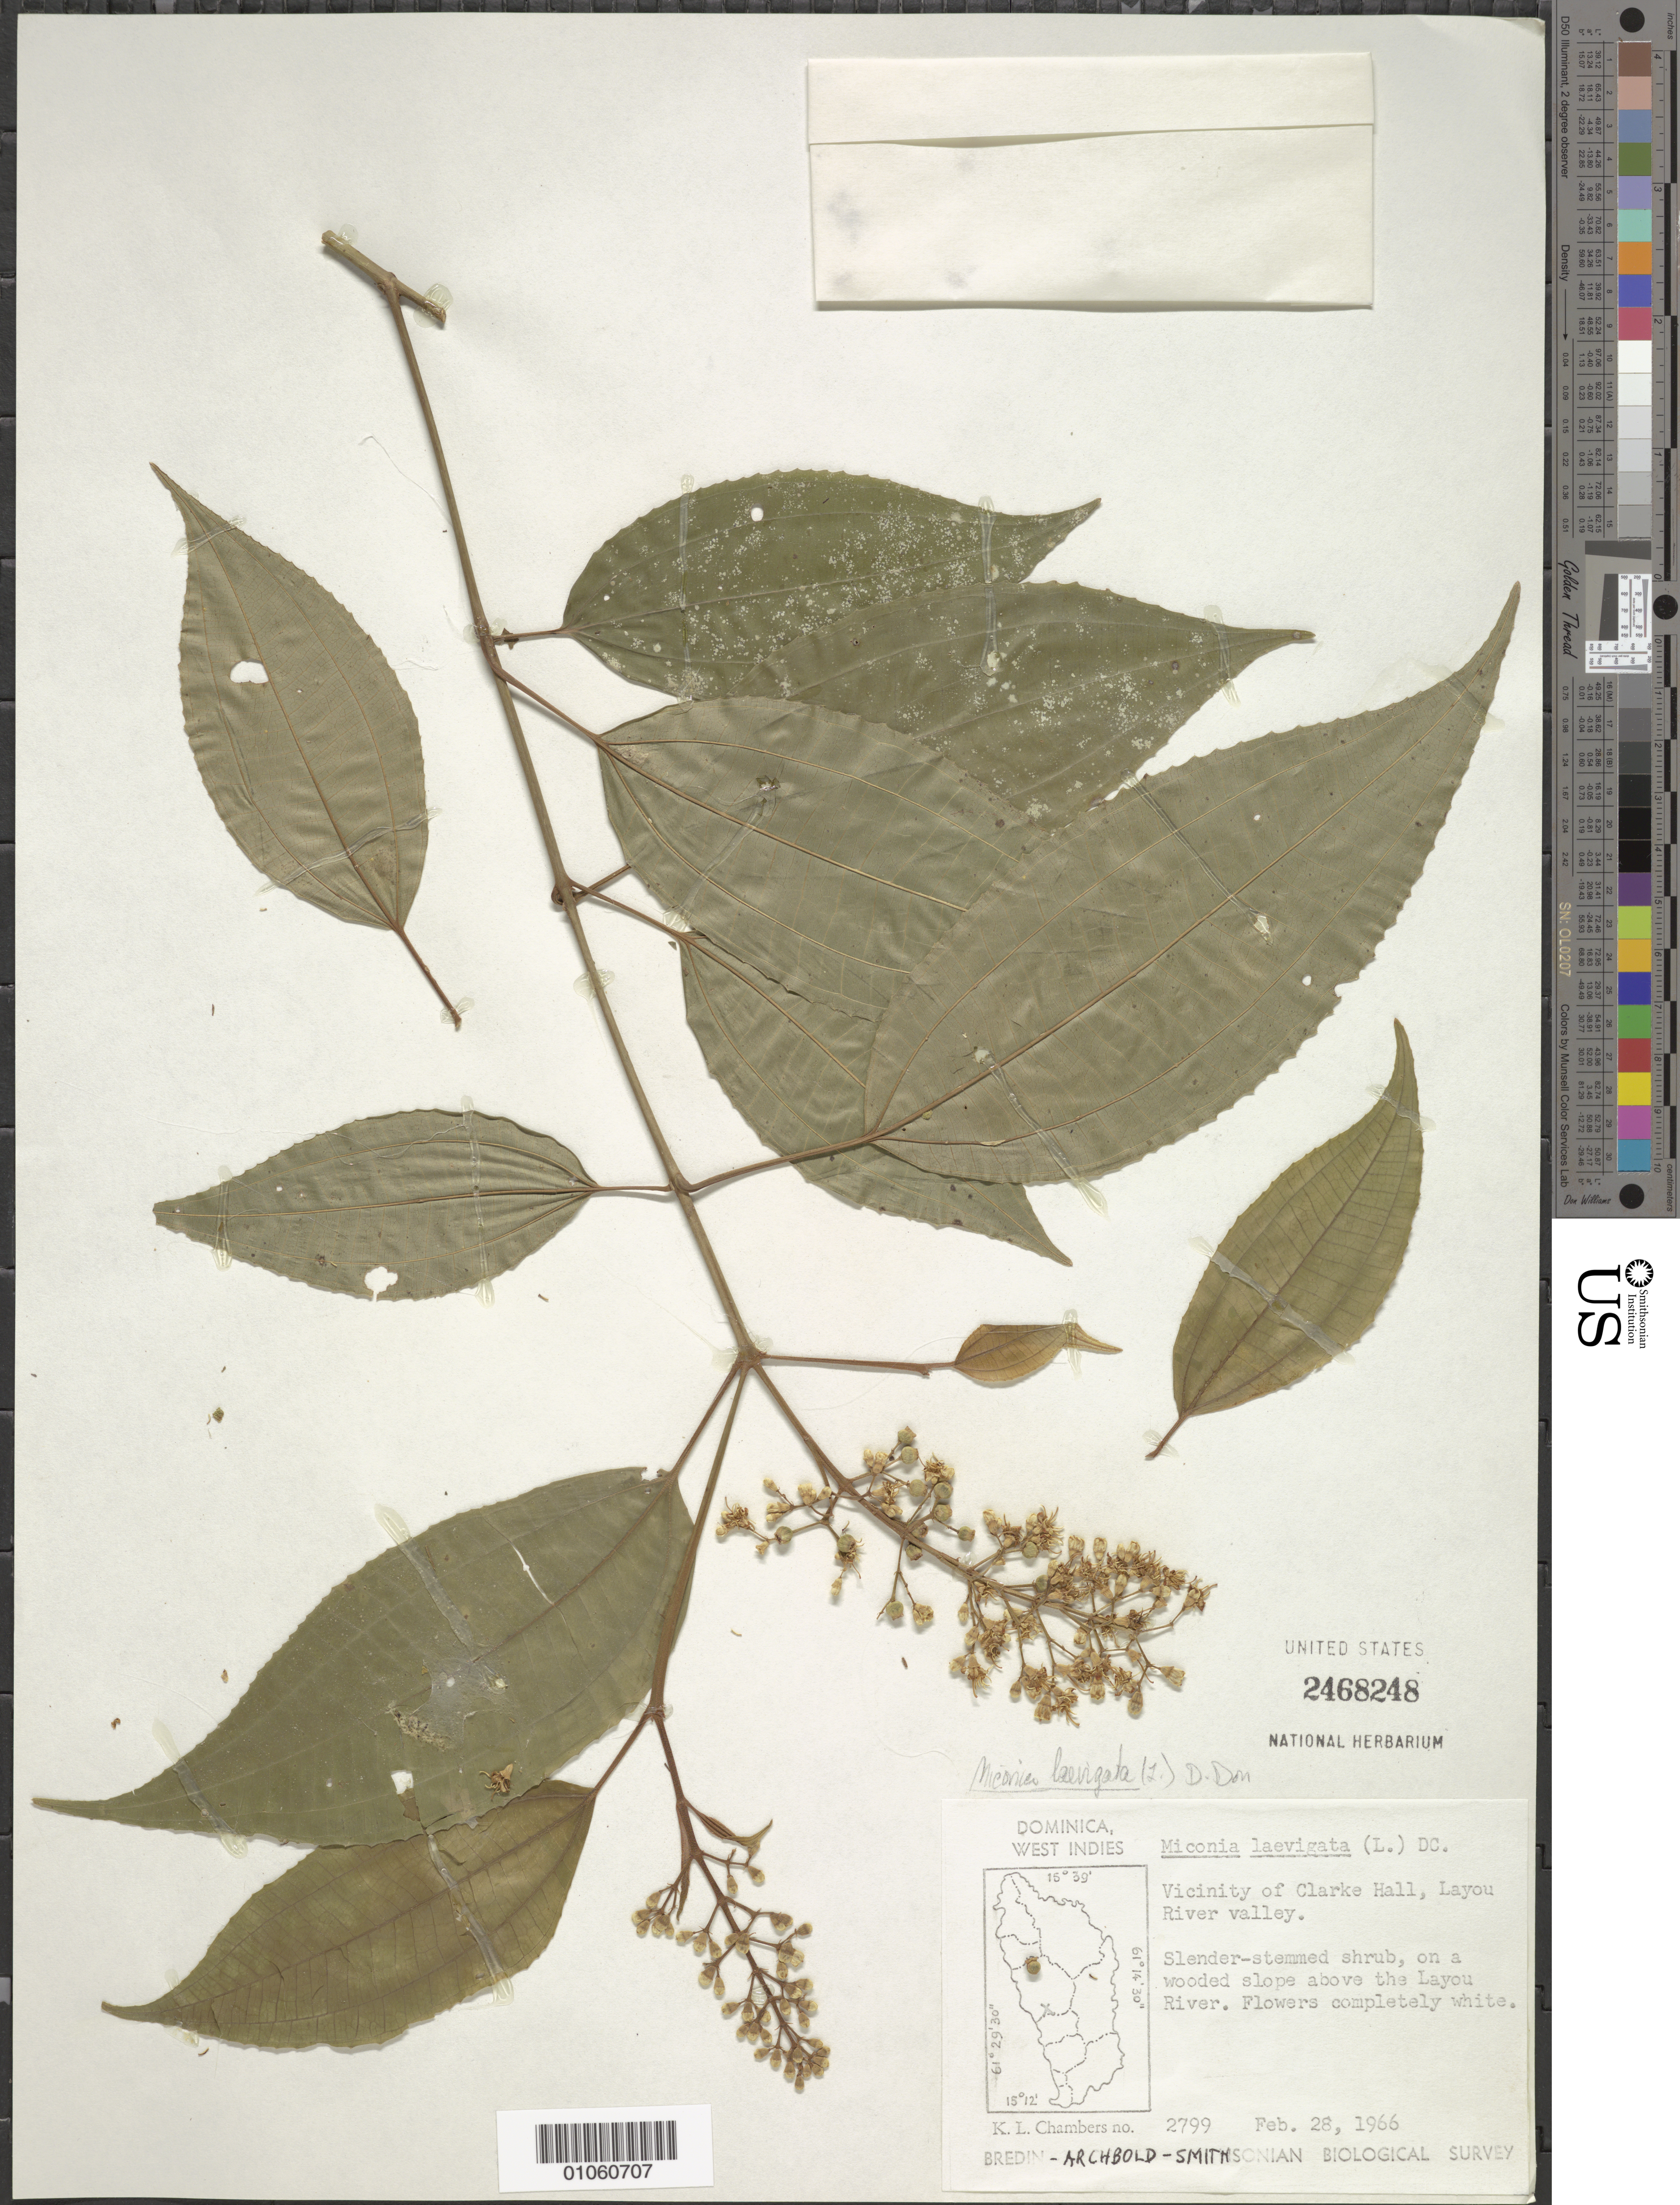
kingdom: Plantae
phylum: Tracheophyta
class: Magnoliopsida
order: Myrtales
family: Melastomataceae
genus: Miconia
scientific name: Miconia laevigata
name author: (L.) D. Don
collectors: K. L. Chambers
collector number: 2799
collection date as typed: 28 Feb 1966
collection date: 1966-02-28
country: Dominica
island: Dominica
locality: Clarke Hall vicinity, Layou River Valley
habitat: On a wooded slope above river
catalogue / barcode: US 2468248